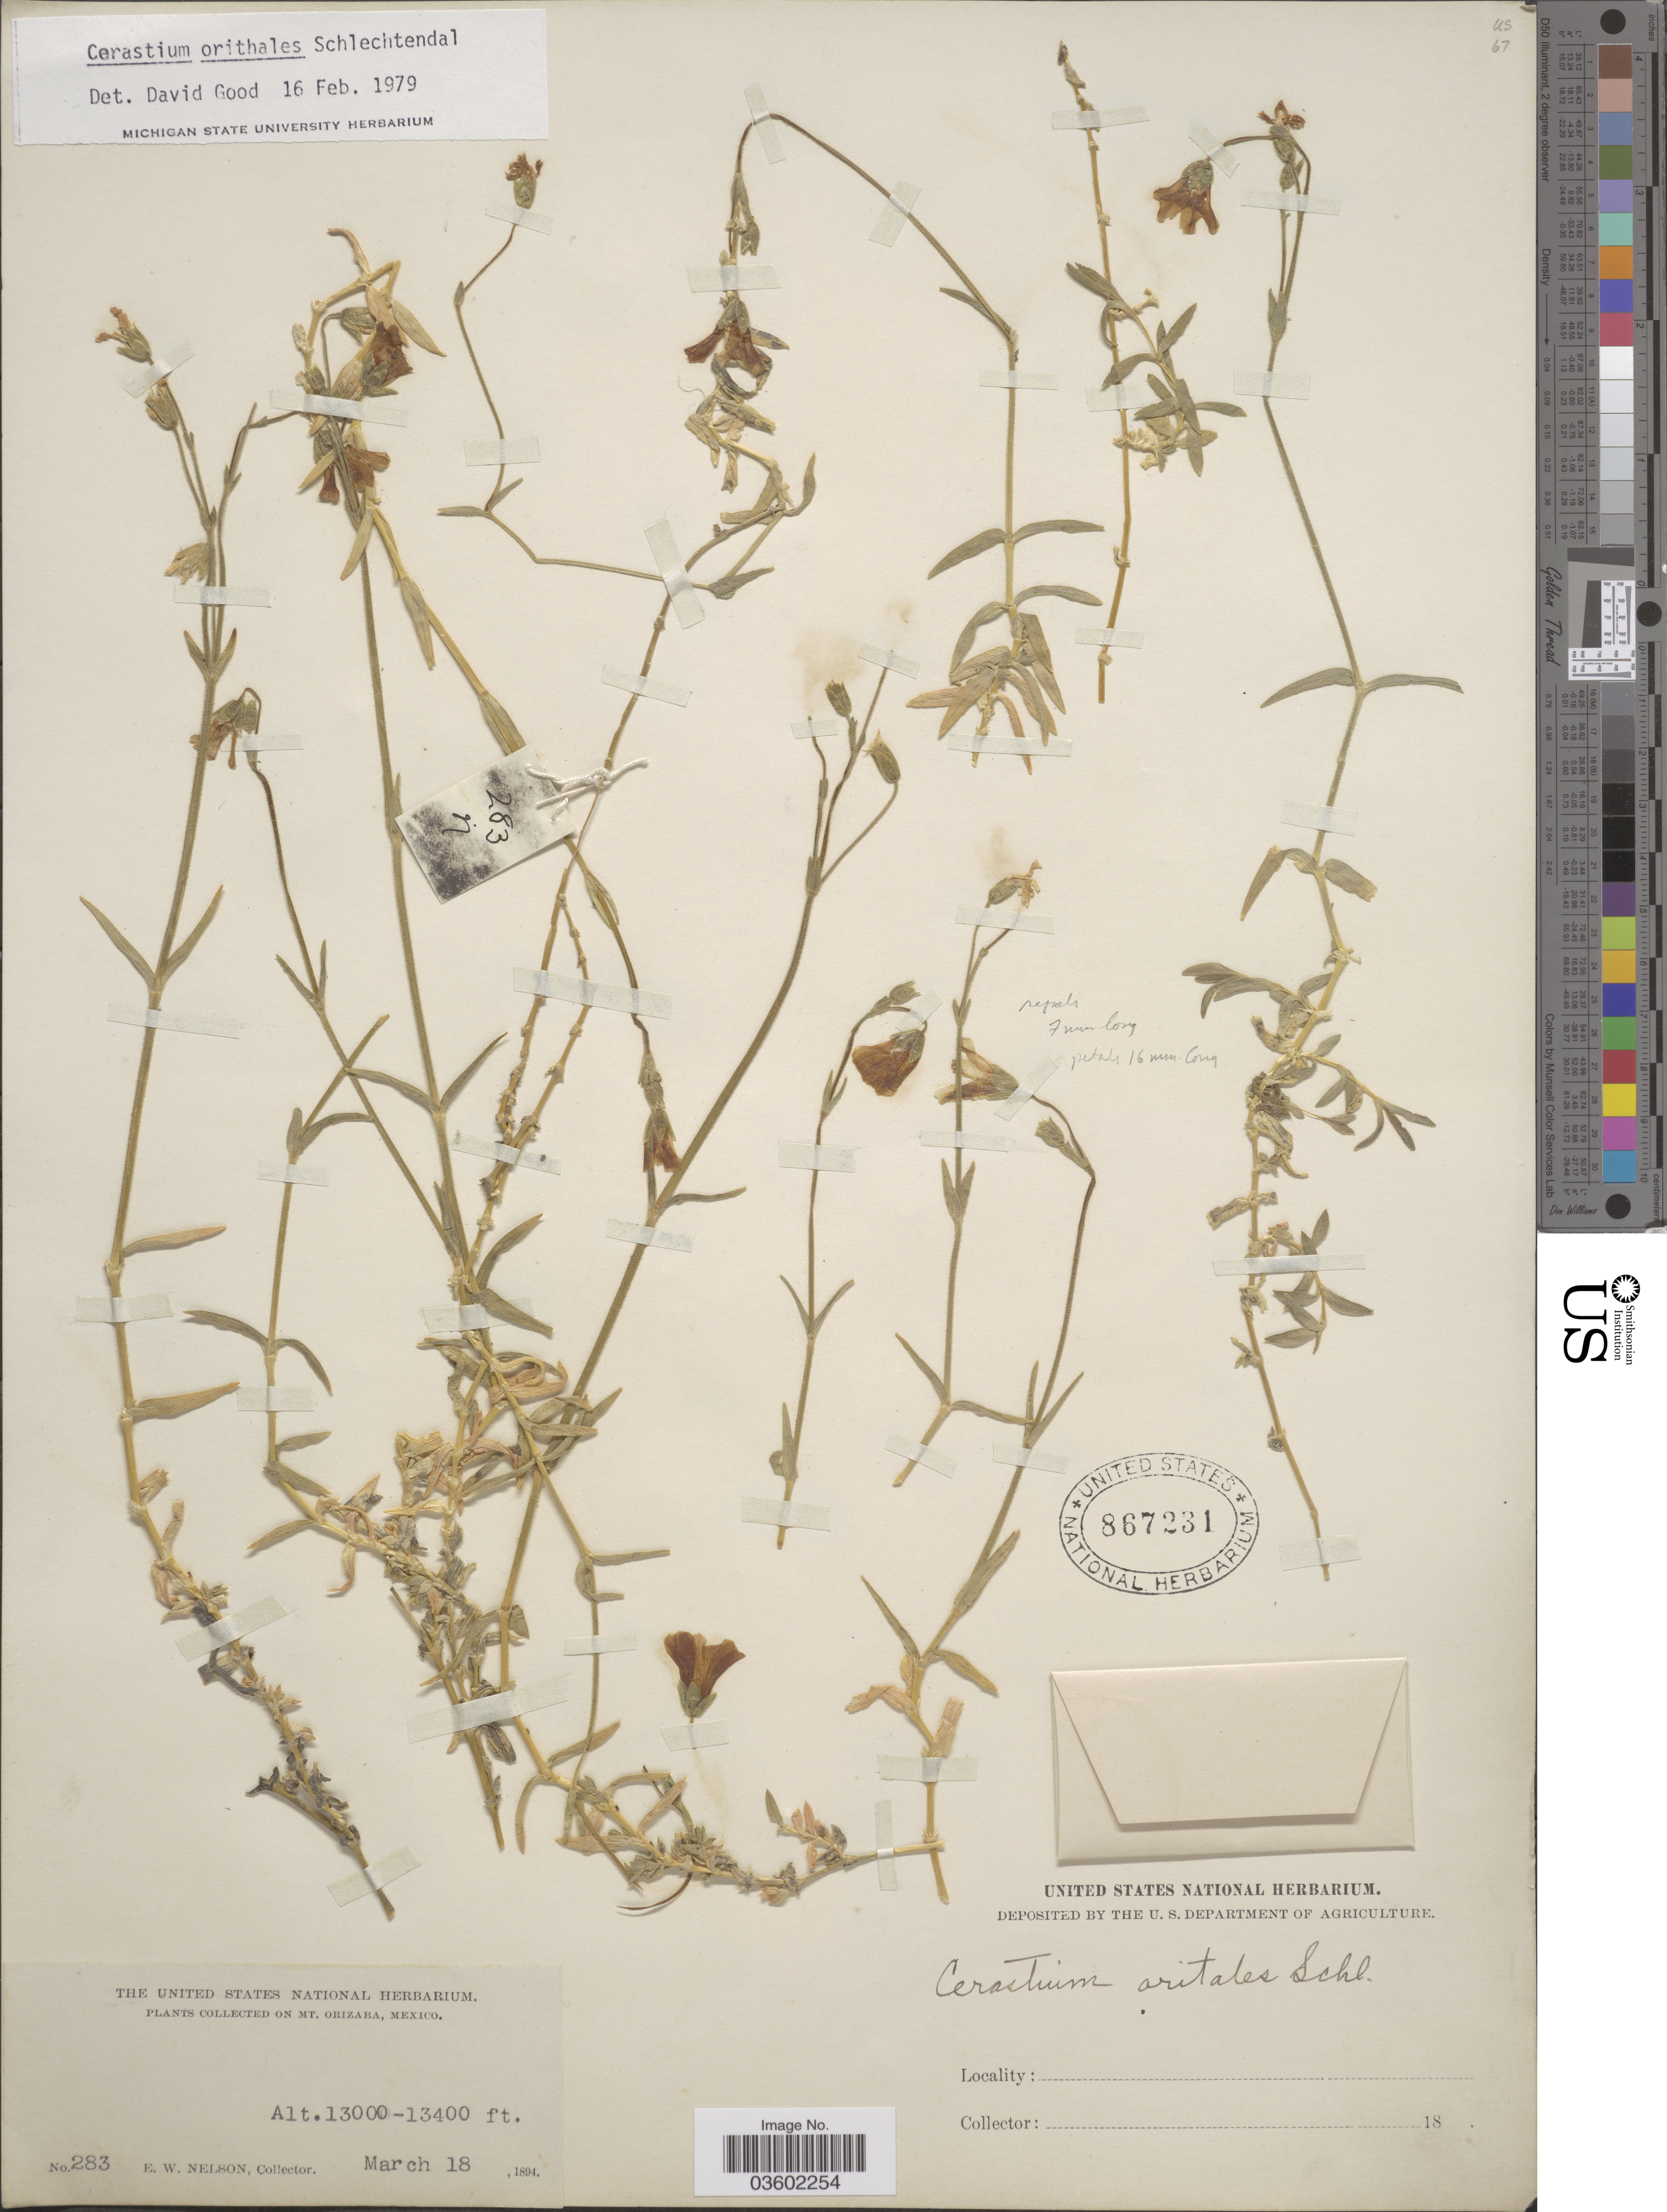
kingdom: Plantae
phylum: Tracheophyta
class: Magnoliopsida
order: Caryophyllales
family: Caryophyllaceae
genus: Cerastium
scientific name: Cerastium orithales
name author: Schltdl.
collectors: E. W. Nelson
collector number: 283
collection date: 1894-03-18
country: Mexico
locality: On Mt. Orizaba.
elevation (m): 3962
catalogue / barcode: US 867231